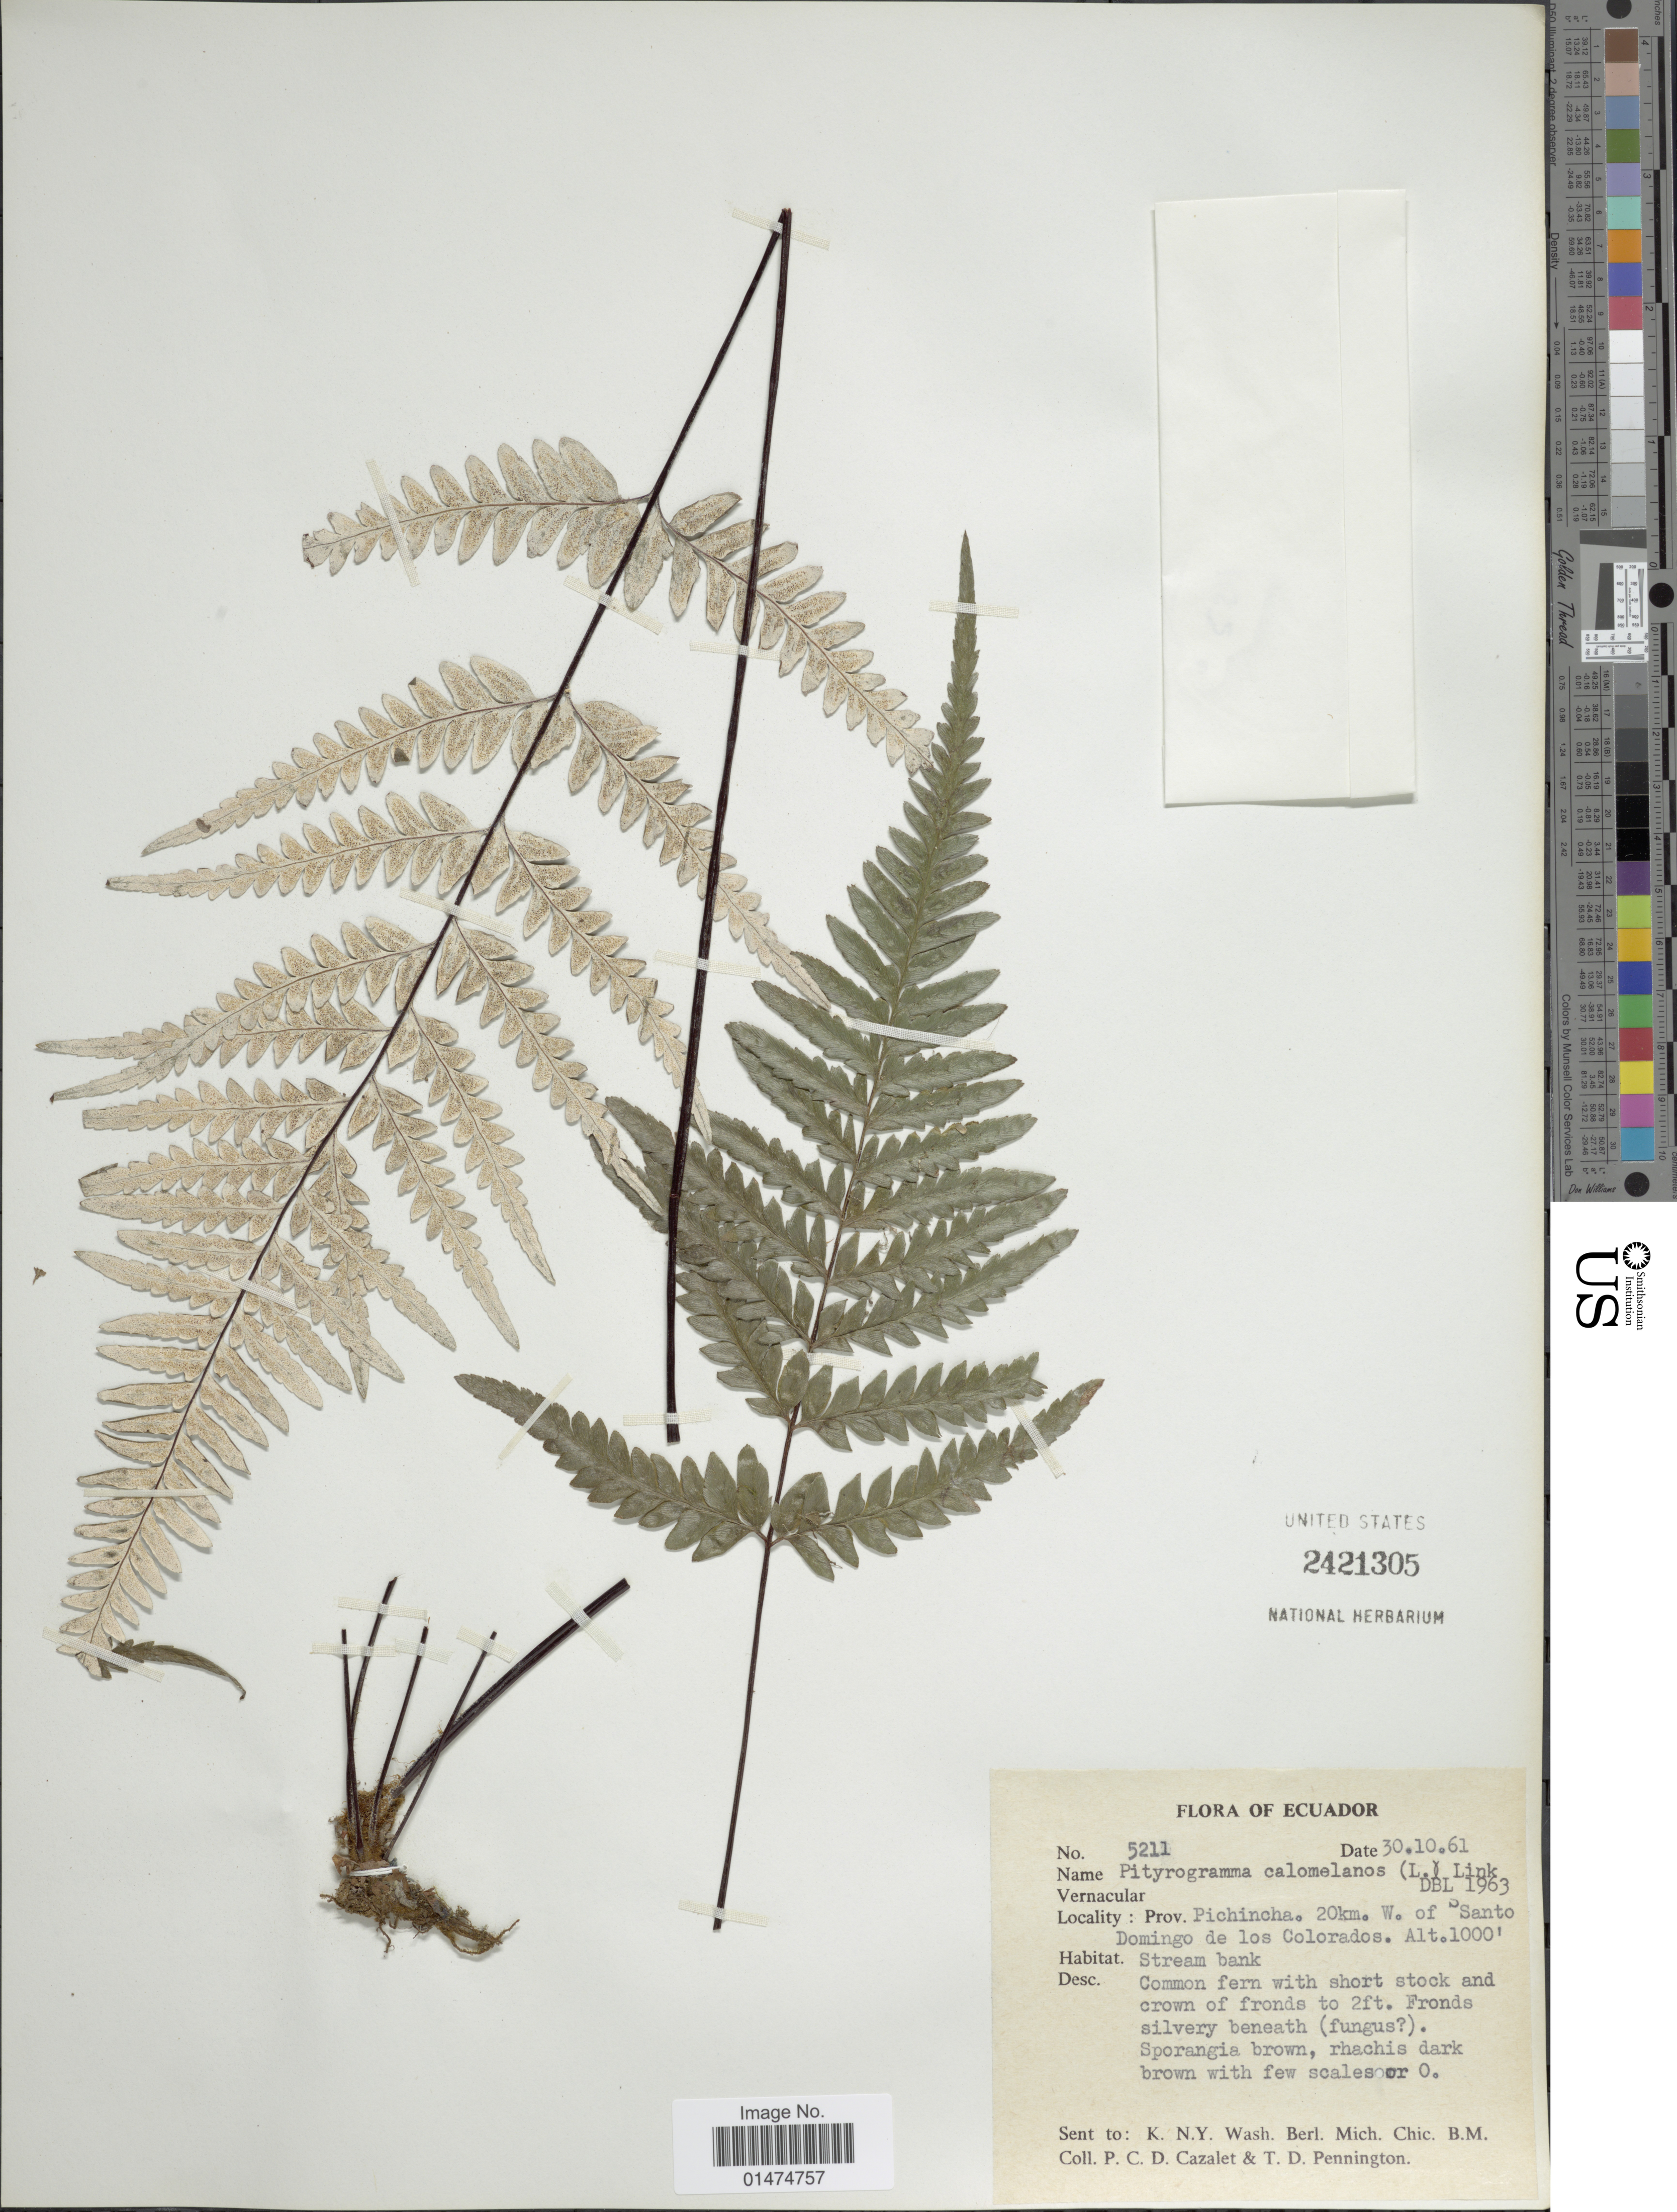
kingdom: Plantae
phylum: Tracheophyta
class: Polypodiopsida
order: Polypodiales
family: Pteridaceae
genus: Pityrogramma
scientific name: Pityrogramma calomelanos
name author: (L.) Link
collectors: P. C. D. Cazalet & T. D. Pennington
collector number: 5211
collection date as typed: Transcribed d/m/y: 30/10/61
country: Ecuador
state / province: Pichincha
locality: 20km. W. of Santo Domingo de los Colorados.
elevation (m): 305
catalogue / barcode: US 2421305